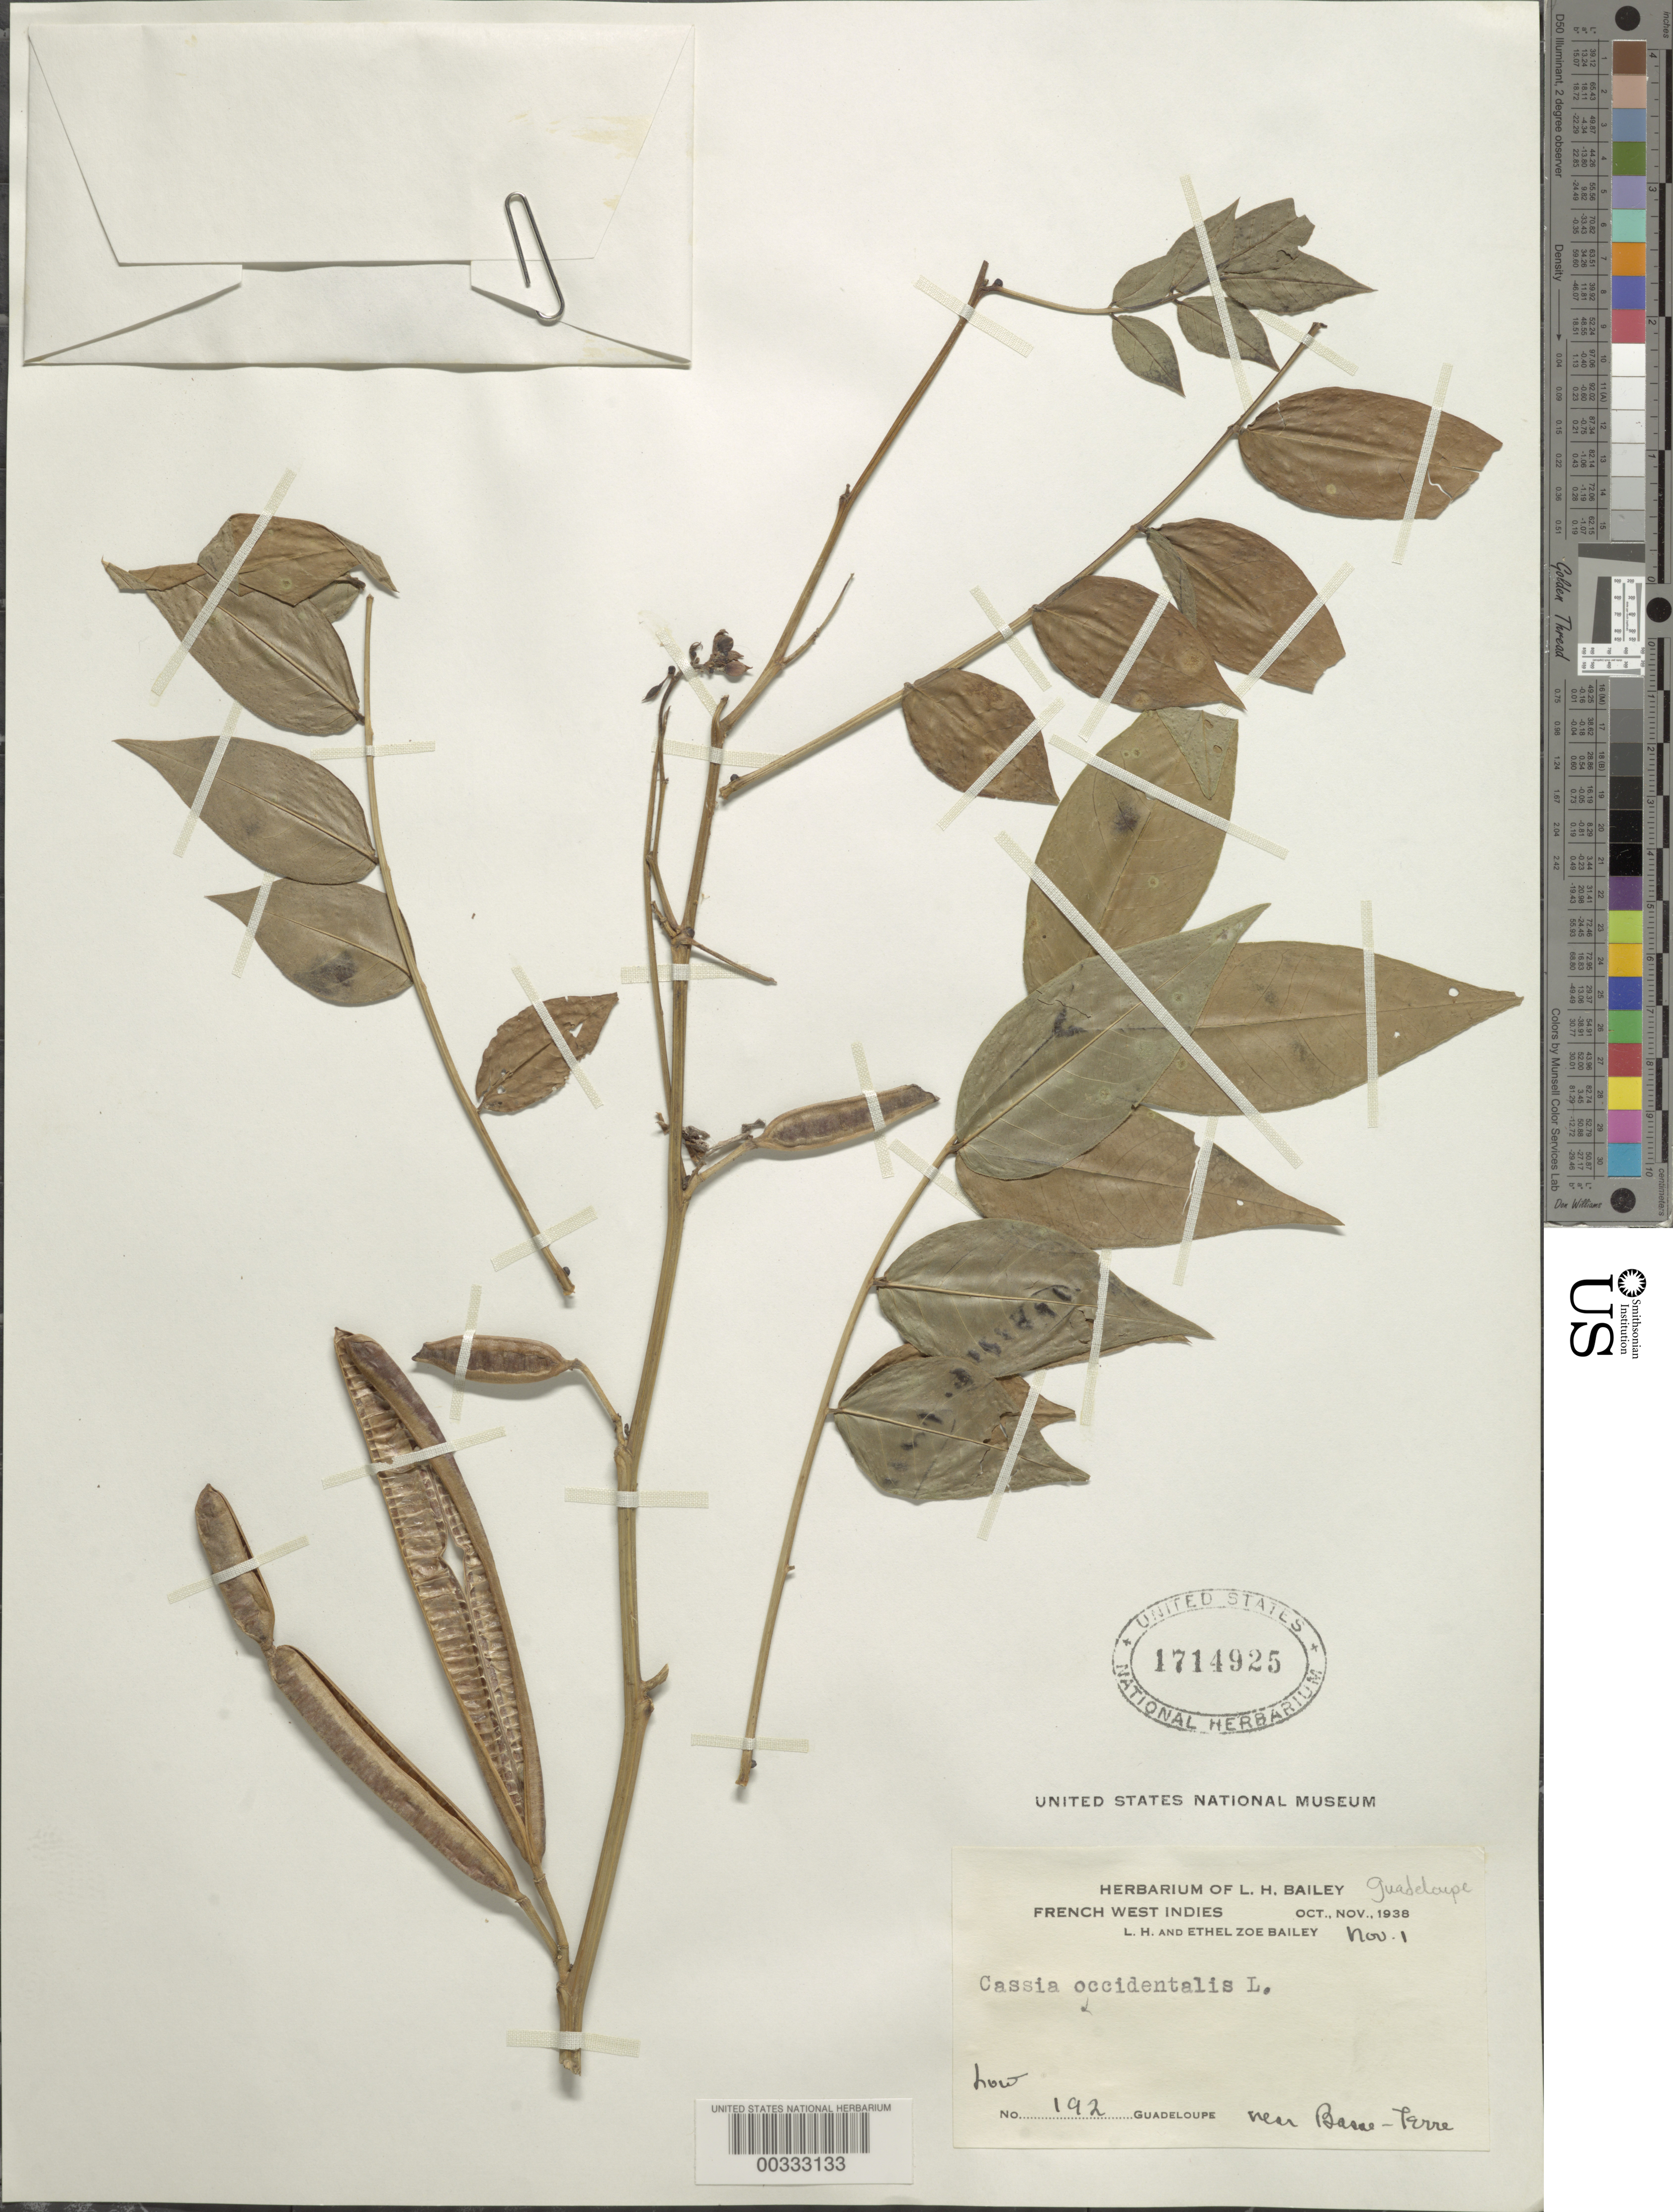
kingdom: Plantae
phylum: Tracheophyta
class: Magnoliopsida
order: Fabales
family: Fabaceae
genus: Senna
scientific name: Senna occidentalis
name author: (L.) Link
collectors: L. H. Bailey & E. Z. Bailey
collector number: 192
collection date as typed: Oct 1938 to -- Nov 1938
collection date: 1938-10/1938-11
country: Guadeloupe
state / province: Basse-terre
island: Basse Terre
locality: Near basse-terre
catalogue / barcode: US 1714925